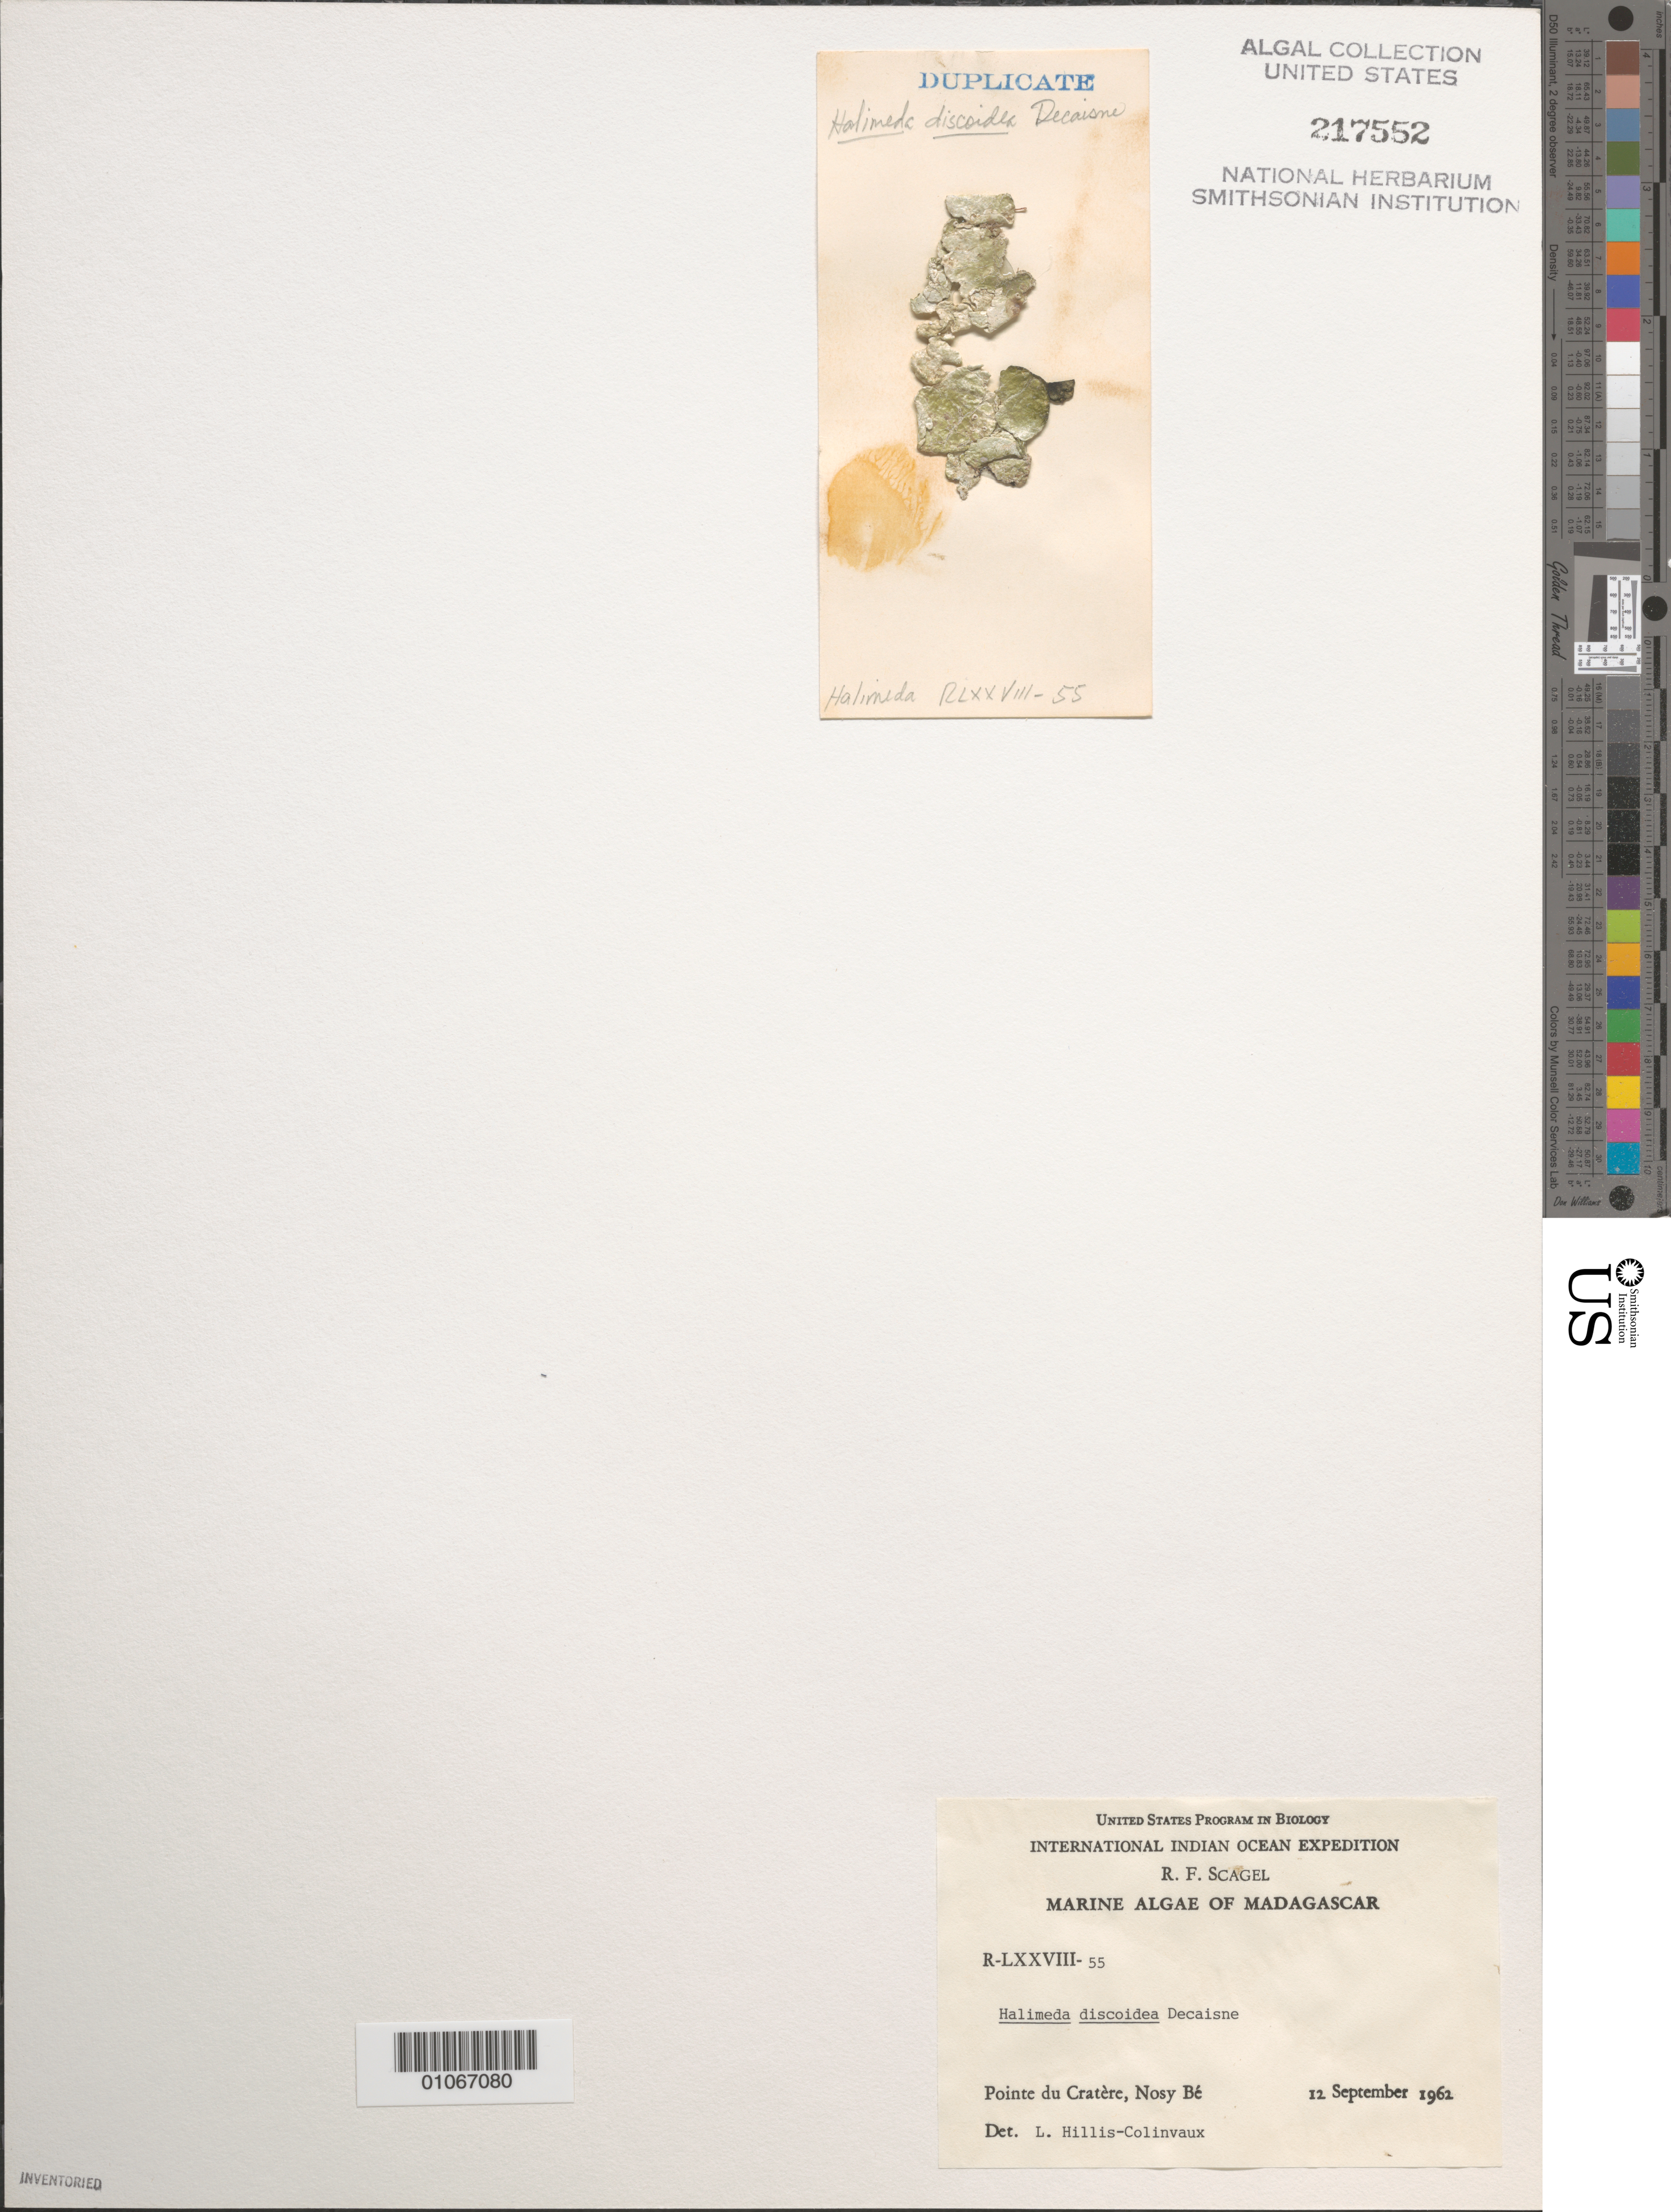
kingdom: Plantae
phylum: Chlorophyta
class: Ulvophyceae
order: Bryopsidales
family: Halimedaceae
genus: Halimeda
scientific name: Halimeda discoidea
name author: Decne.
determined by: Hillis-Colinvaux, L.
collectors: R. F. Scagel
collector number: R-LXXVIII-55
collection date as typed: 12 Sep 1962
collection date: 1962-09-12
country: Madagascar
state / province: Diana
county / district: Nosy Be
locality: Pointe-du-Cratere, Nosy-Be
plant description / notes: International Indian Ocean Expedition, 1962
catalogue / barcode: US 217552